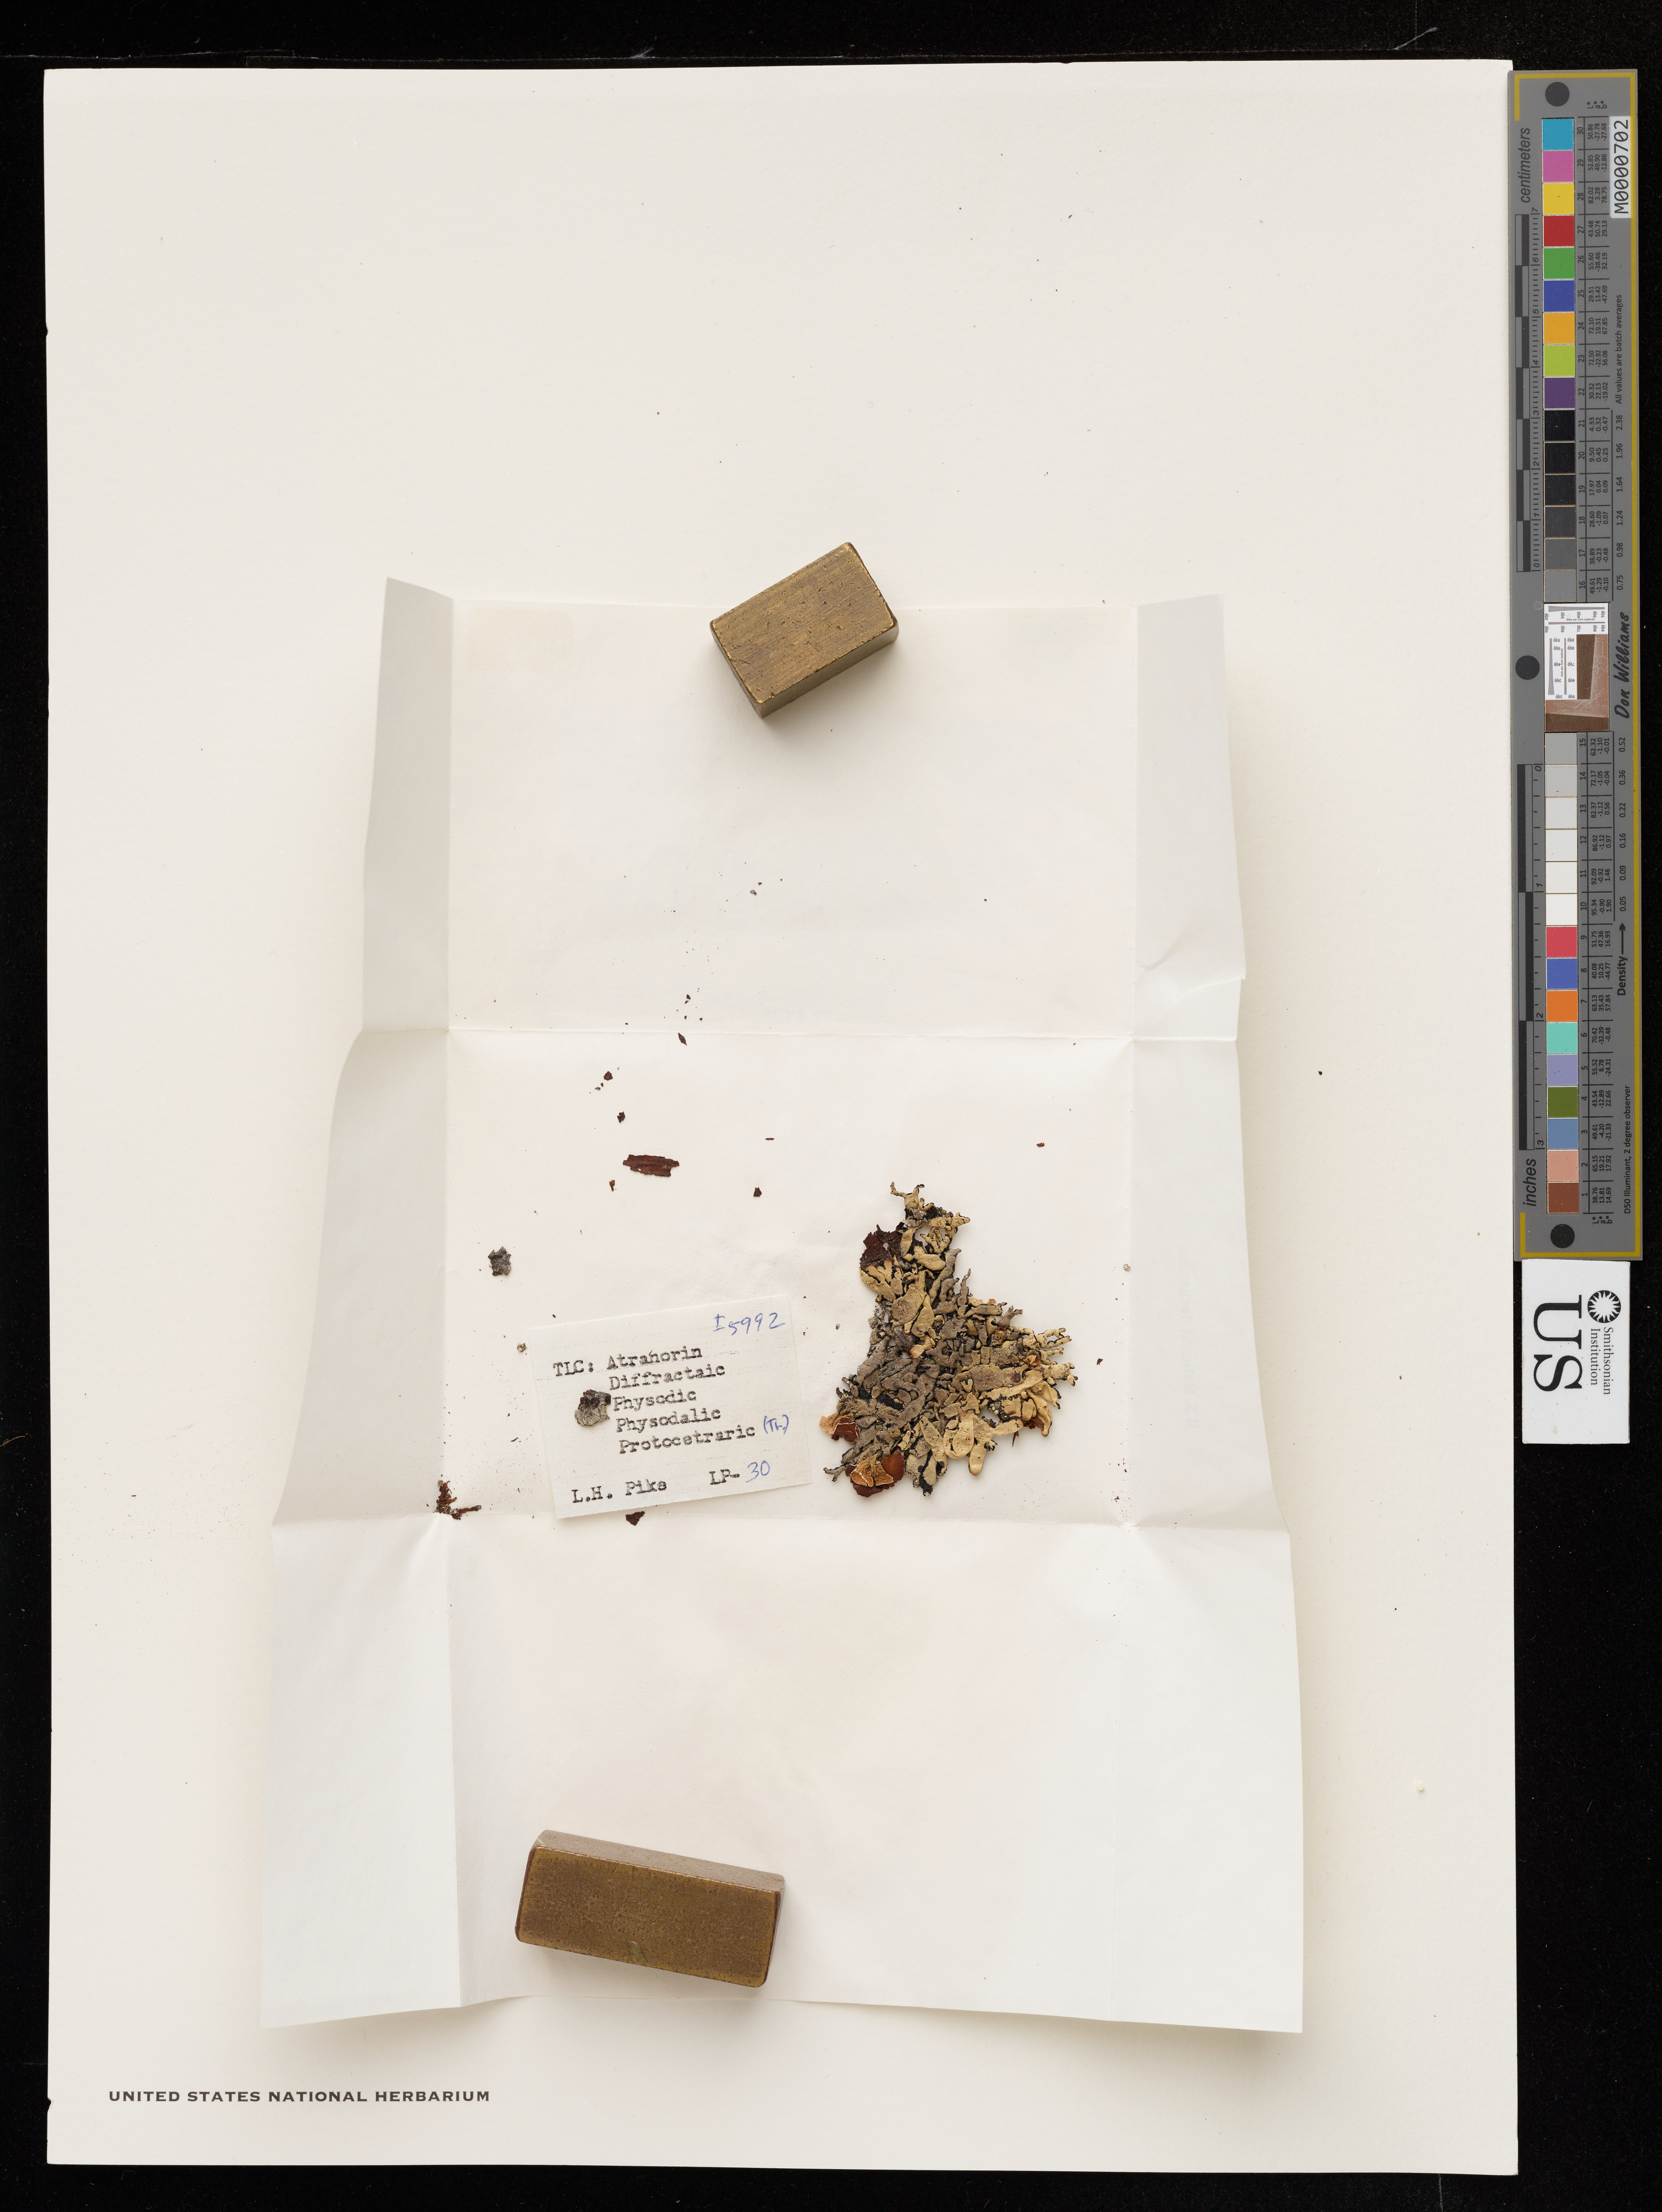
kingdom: Fungi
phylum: Ascomycota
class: Lecanoromycetes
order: Lecanorales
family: Parmeliaceae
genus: Hypogymnia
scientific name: Hypogymnia enteromorpha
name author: (Ach.) Nyl.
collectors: R. Ireland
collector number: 5992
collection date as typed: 19 Jun 1962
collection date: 1962-06-19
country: United States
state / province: Washington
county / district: Skagit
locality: Hamilton area